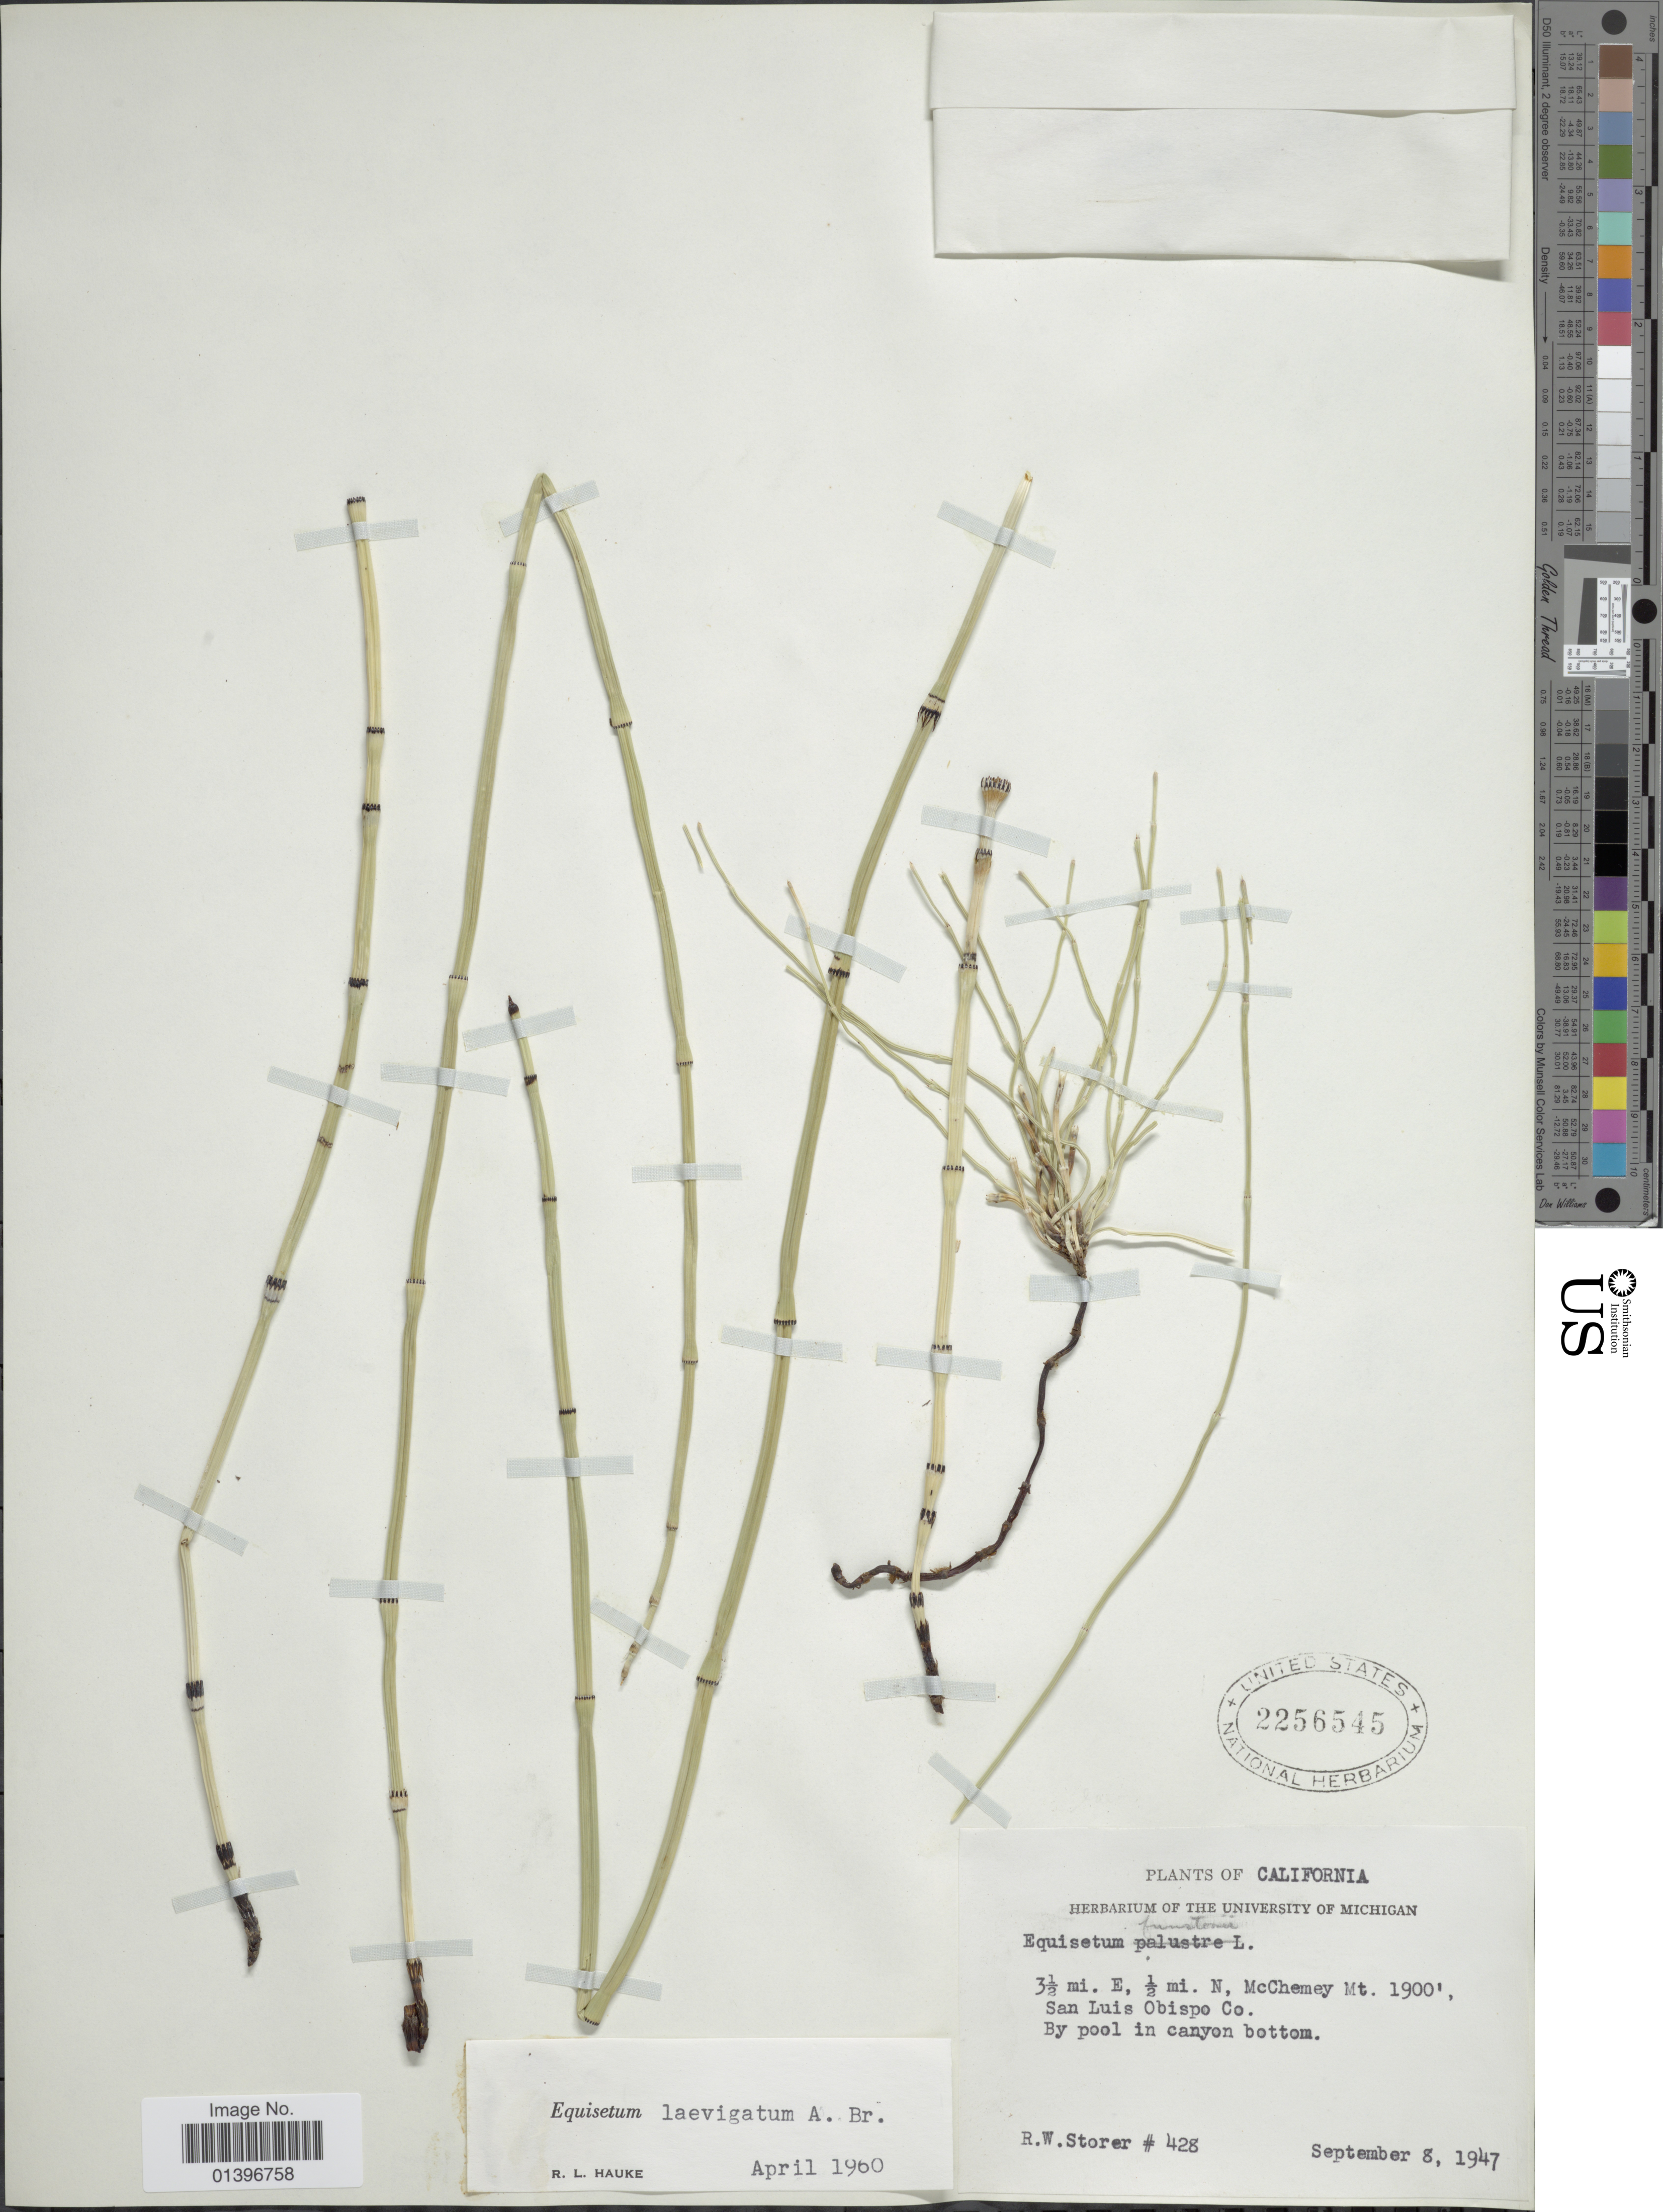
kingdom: Plantae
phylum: Tracheophyta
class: Polypodiopsida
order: Equisetales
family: Equisetaceae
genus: Equisetum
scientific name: Equisetum laevigatum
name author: A. Braun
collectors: R. Storer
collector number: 428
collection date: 1947-09-08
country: United States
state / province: California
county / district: San Luis Obispo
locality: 3½ mi. E, ½ mi. N, McChemey, San Luis Obispo Co.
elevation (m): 579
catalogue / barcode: US 2256545